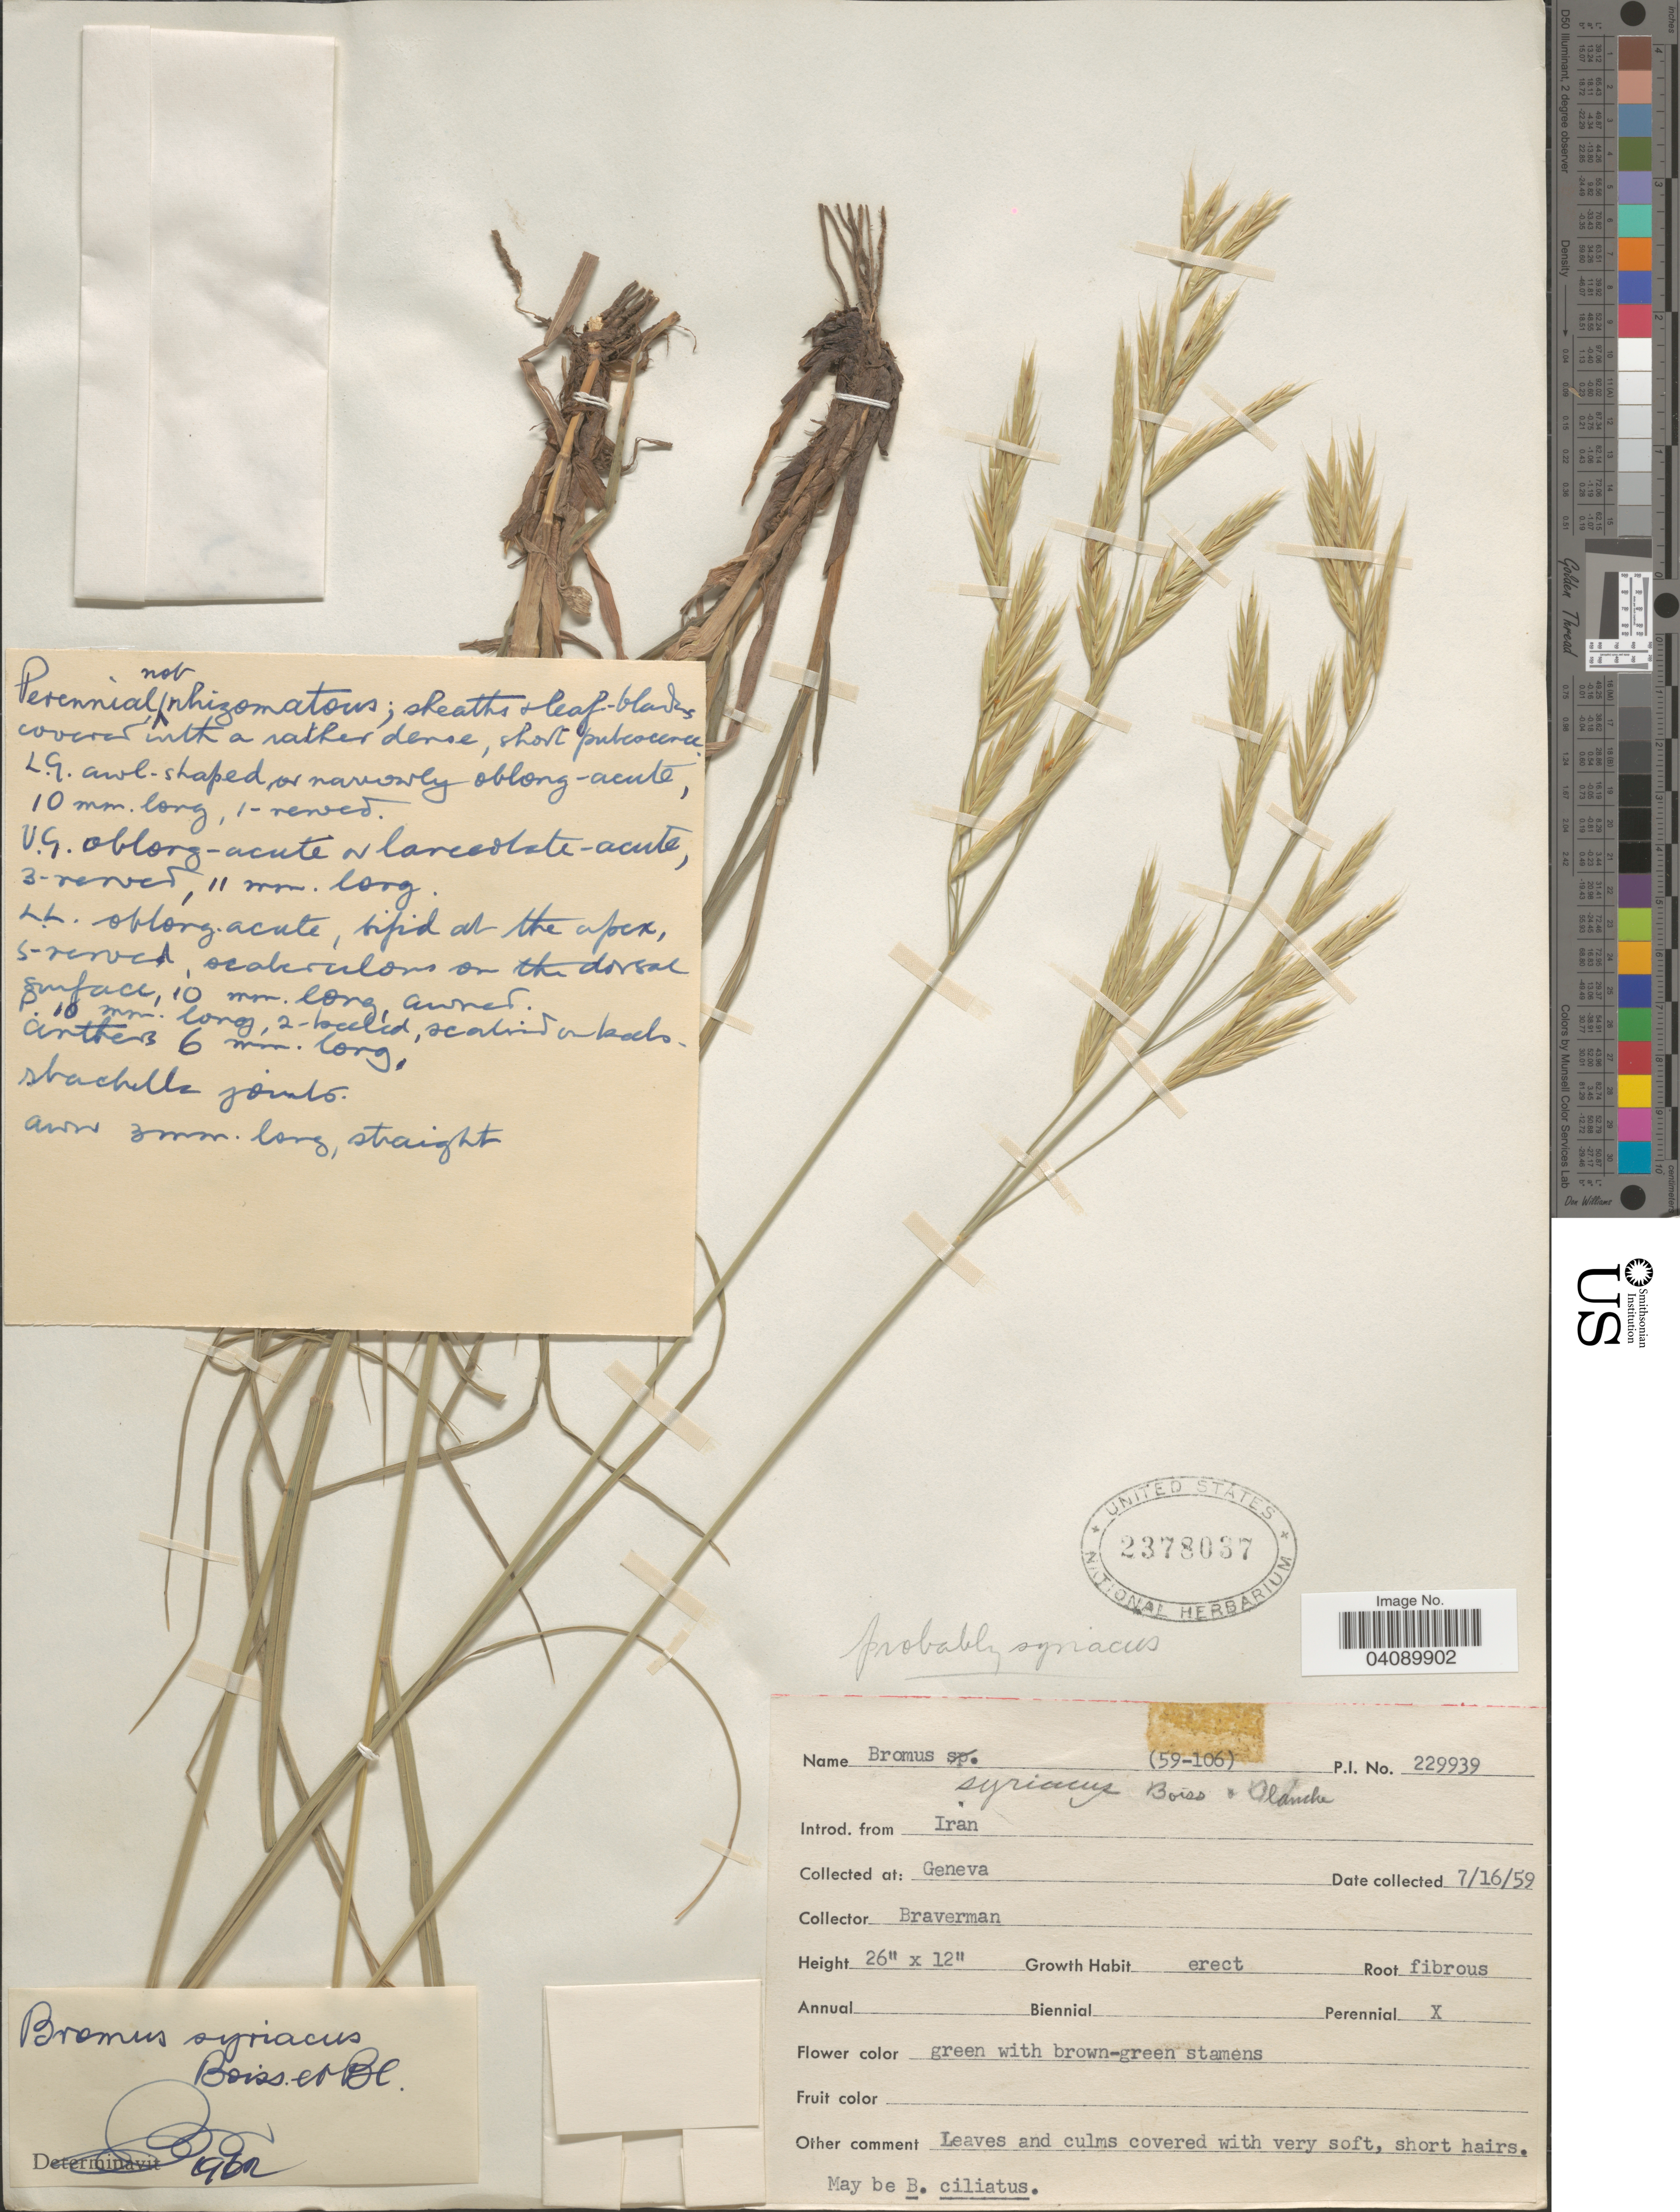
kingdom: Plantae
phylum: Tracheophyta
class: Liliopsida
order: Poales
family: Poaceae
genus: Bromus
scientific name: Bromus syriacus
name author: Boiss. & C.I. Blanche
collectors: S. Braverman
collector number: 229939?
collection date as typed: Transcribed d/m/y: 16/7/59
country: Switzerland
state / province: Genève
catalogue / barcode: US 2378037